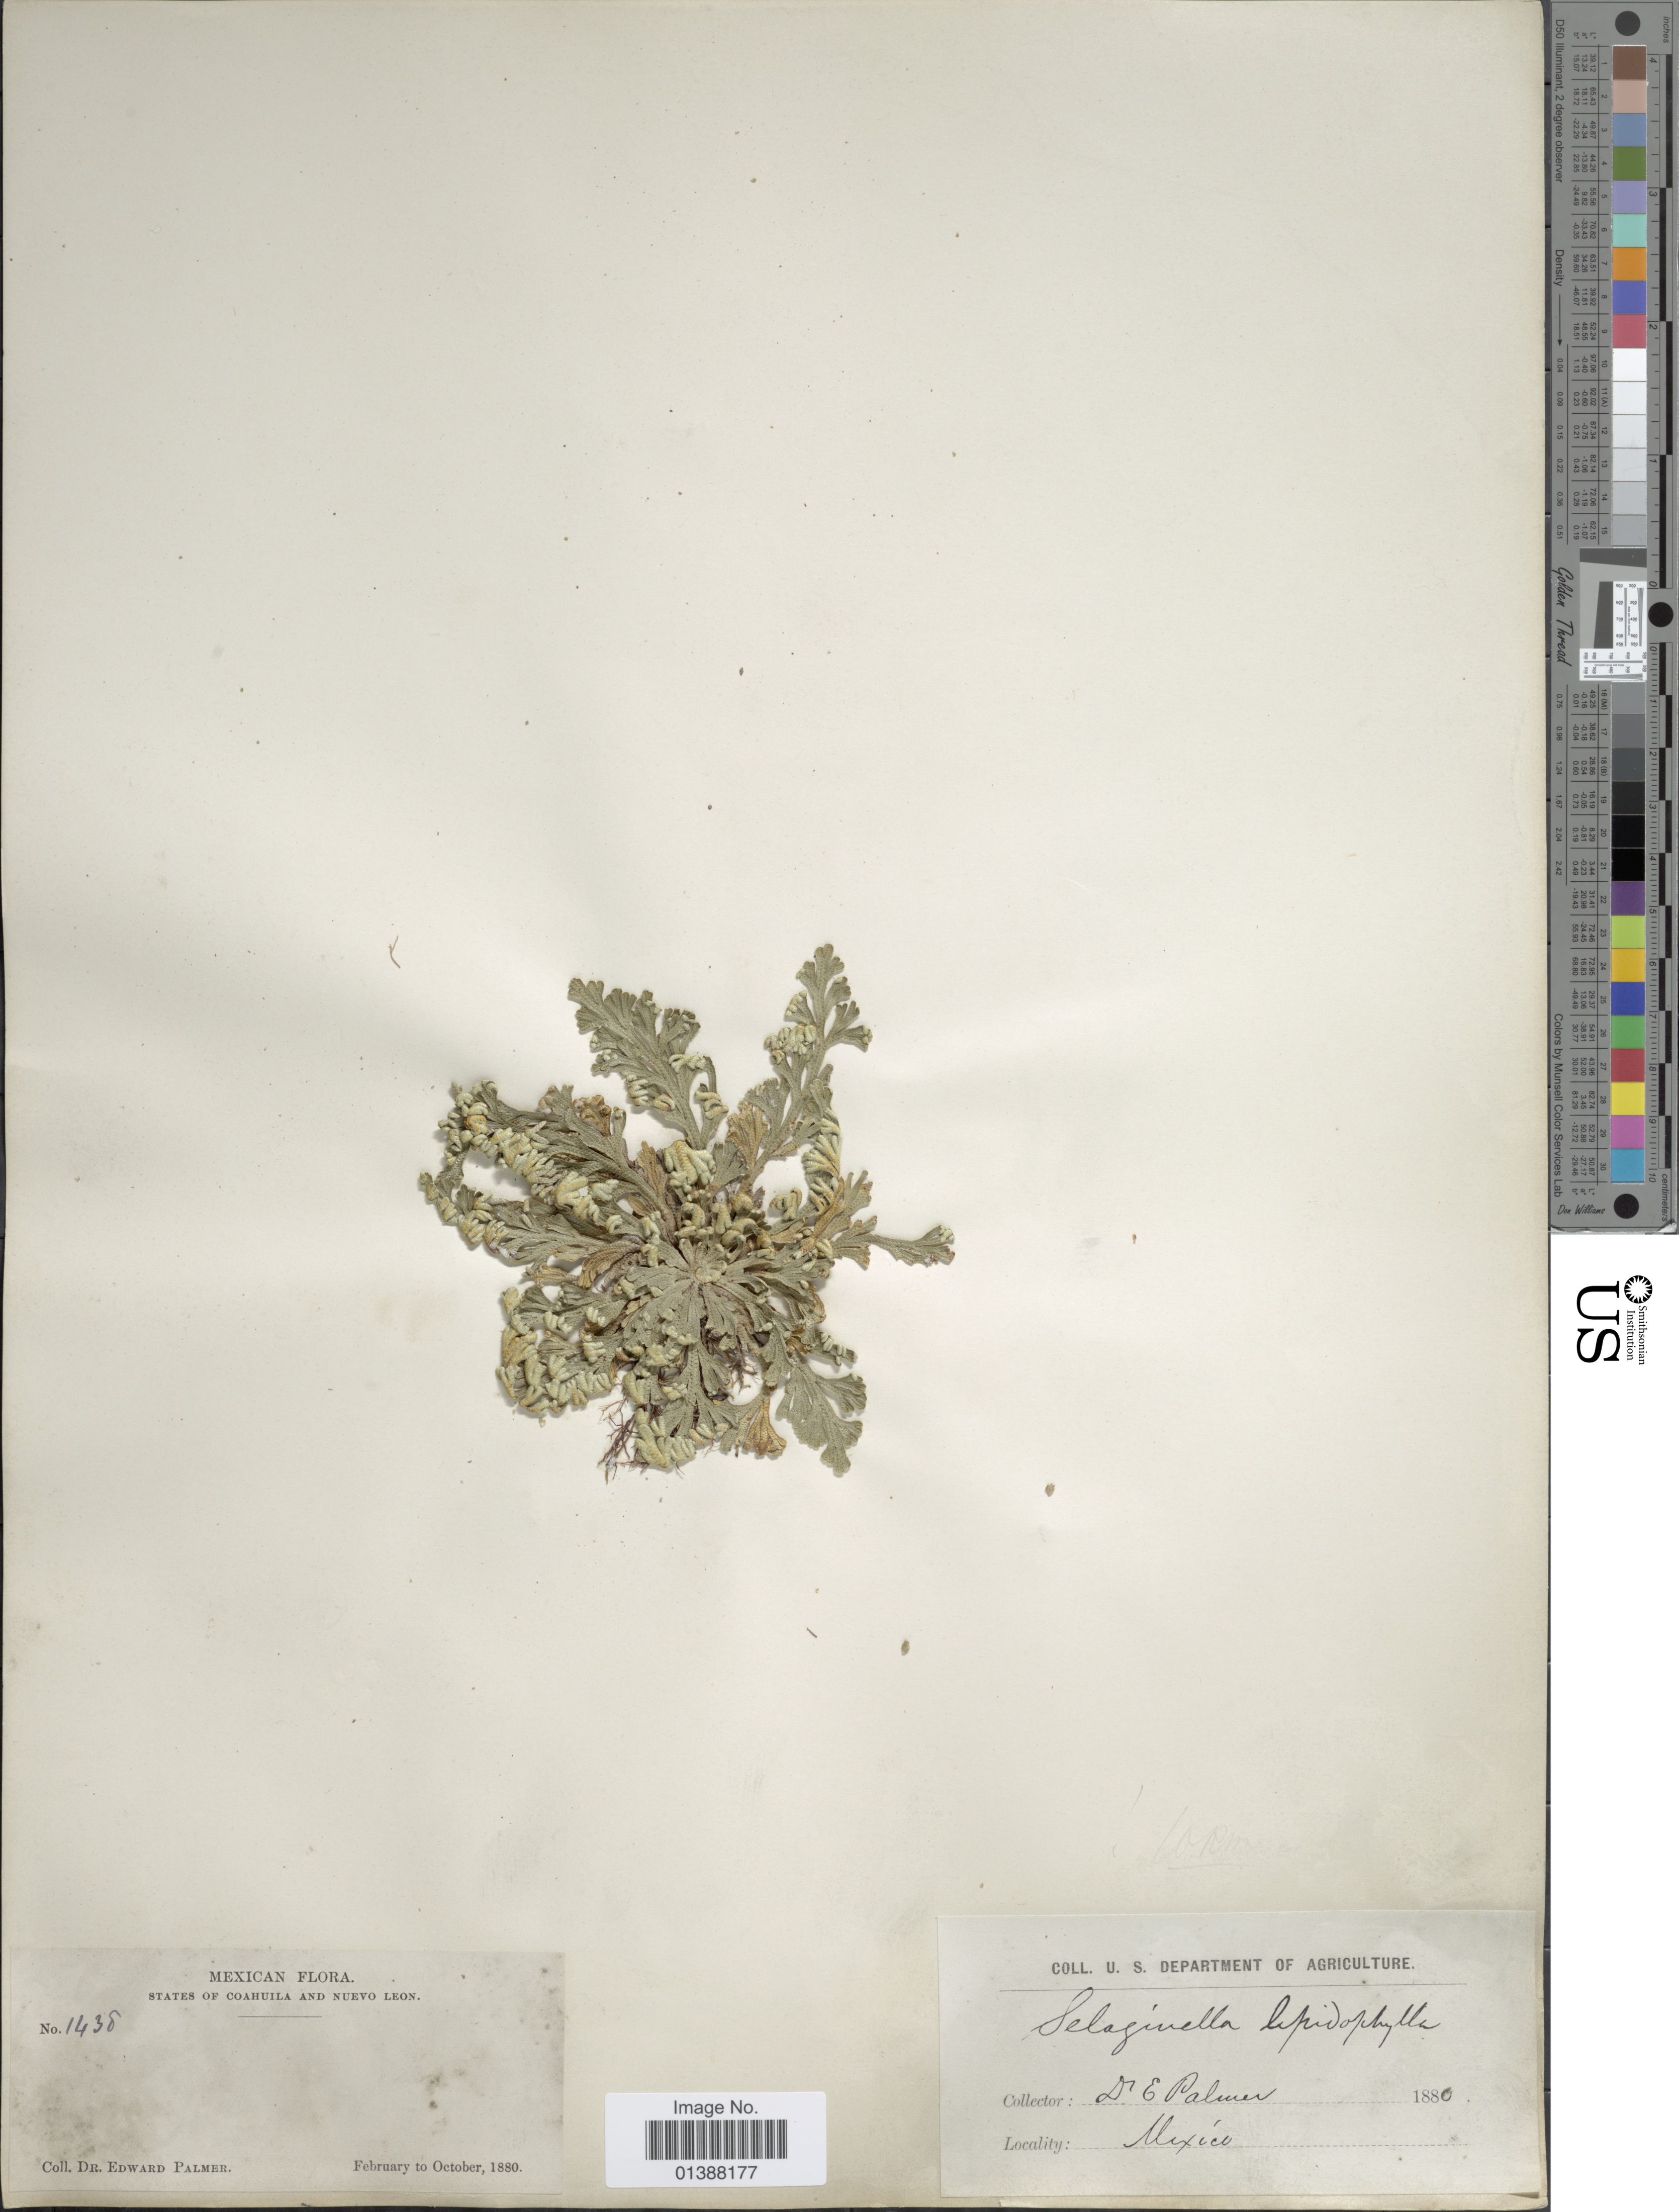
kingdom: Plantae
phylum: Tracheophyta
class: Lycopodiopsida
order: Selaginellales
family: Selaginellaceae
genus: Selaginella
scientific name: Selaginella lepidophylla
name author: (Hook. & Grev.) Spring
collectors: E. Palmer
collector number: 1438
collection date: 1880-02/1880-10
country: Mexico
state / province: Coahuila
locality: States of Coahuila and Nuevo Leon